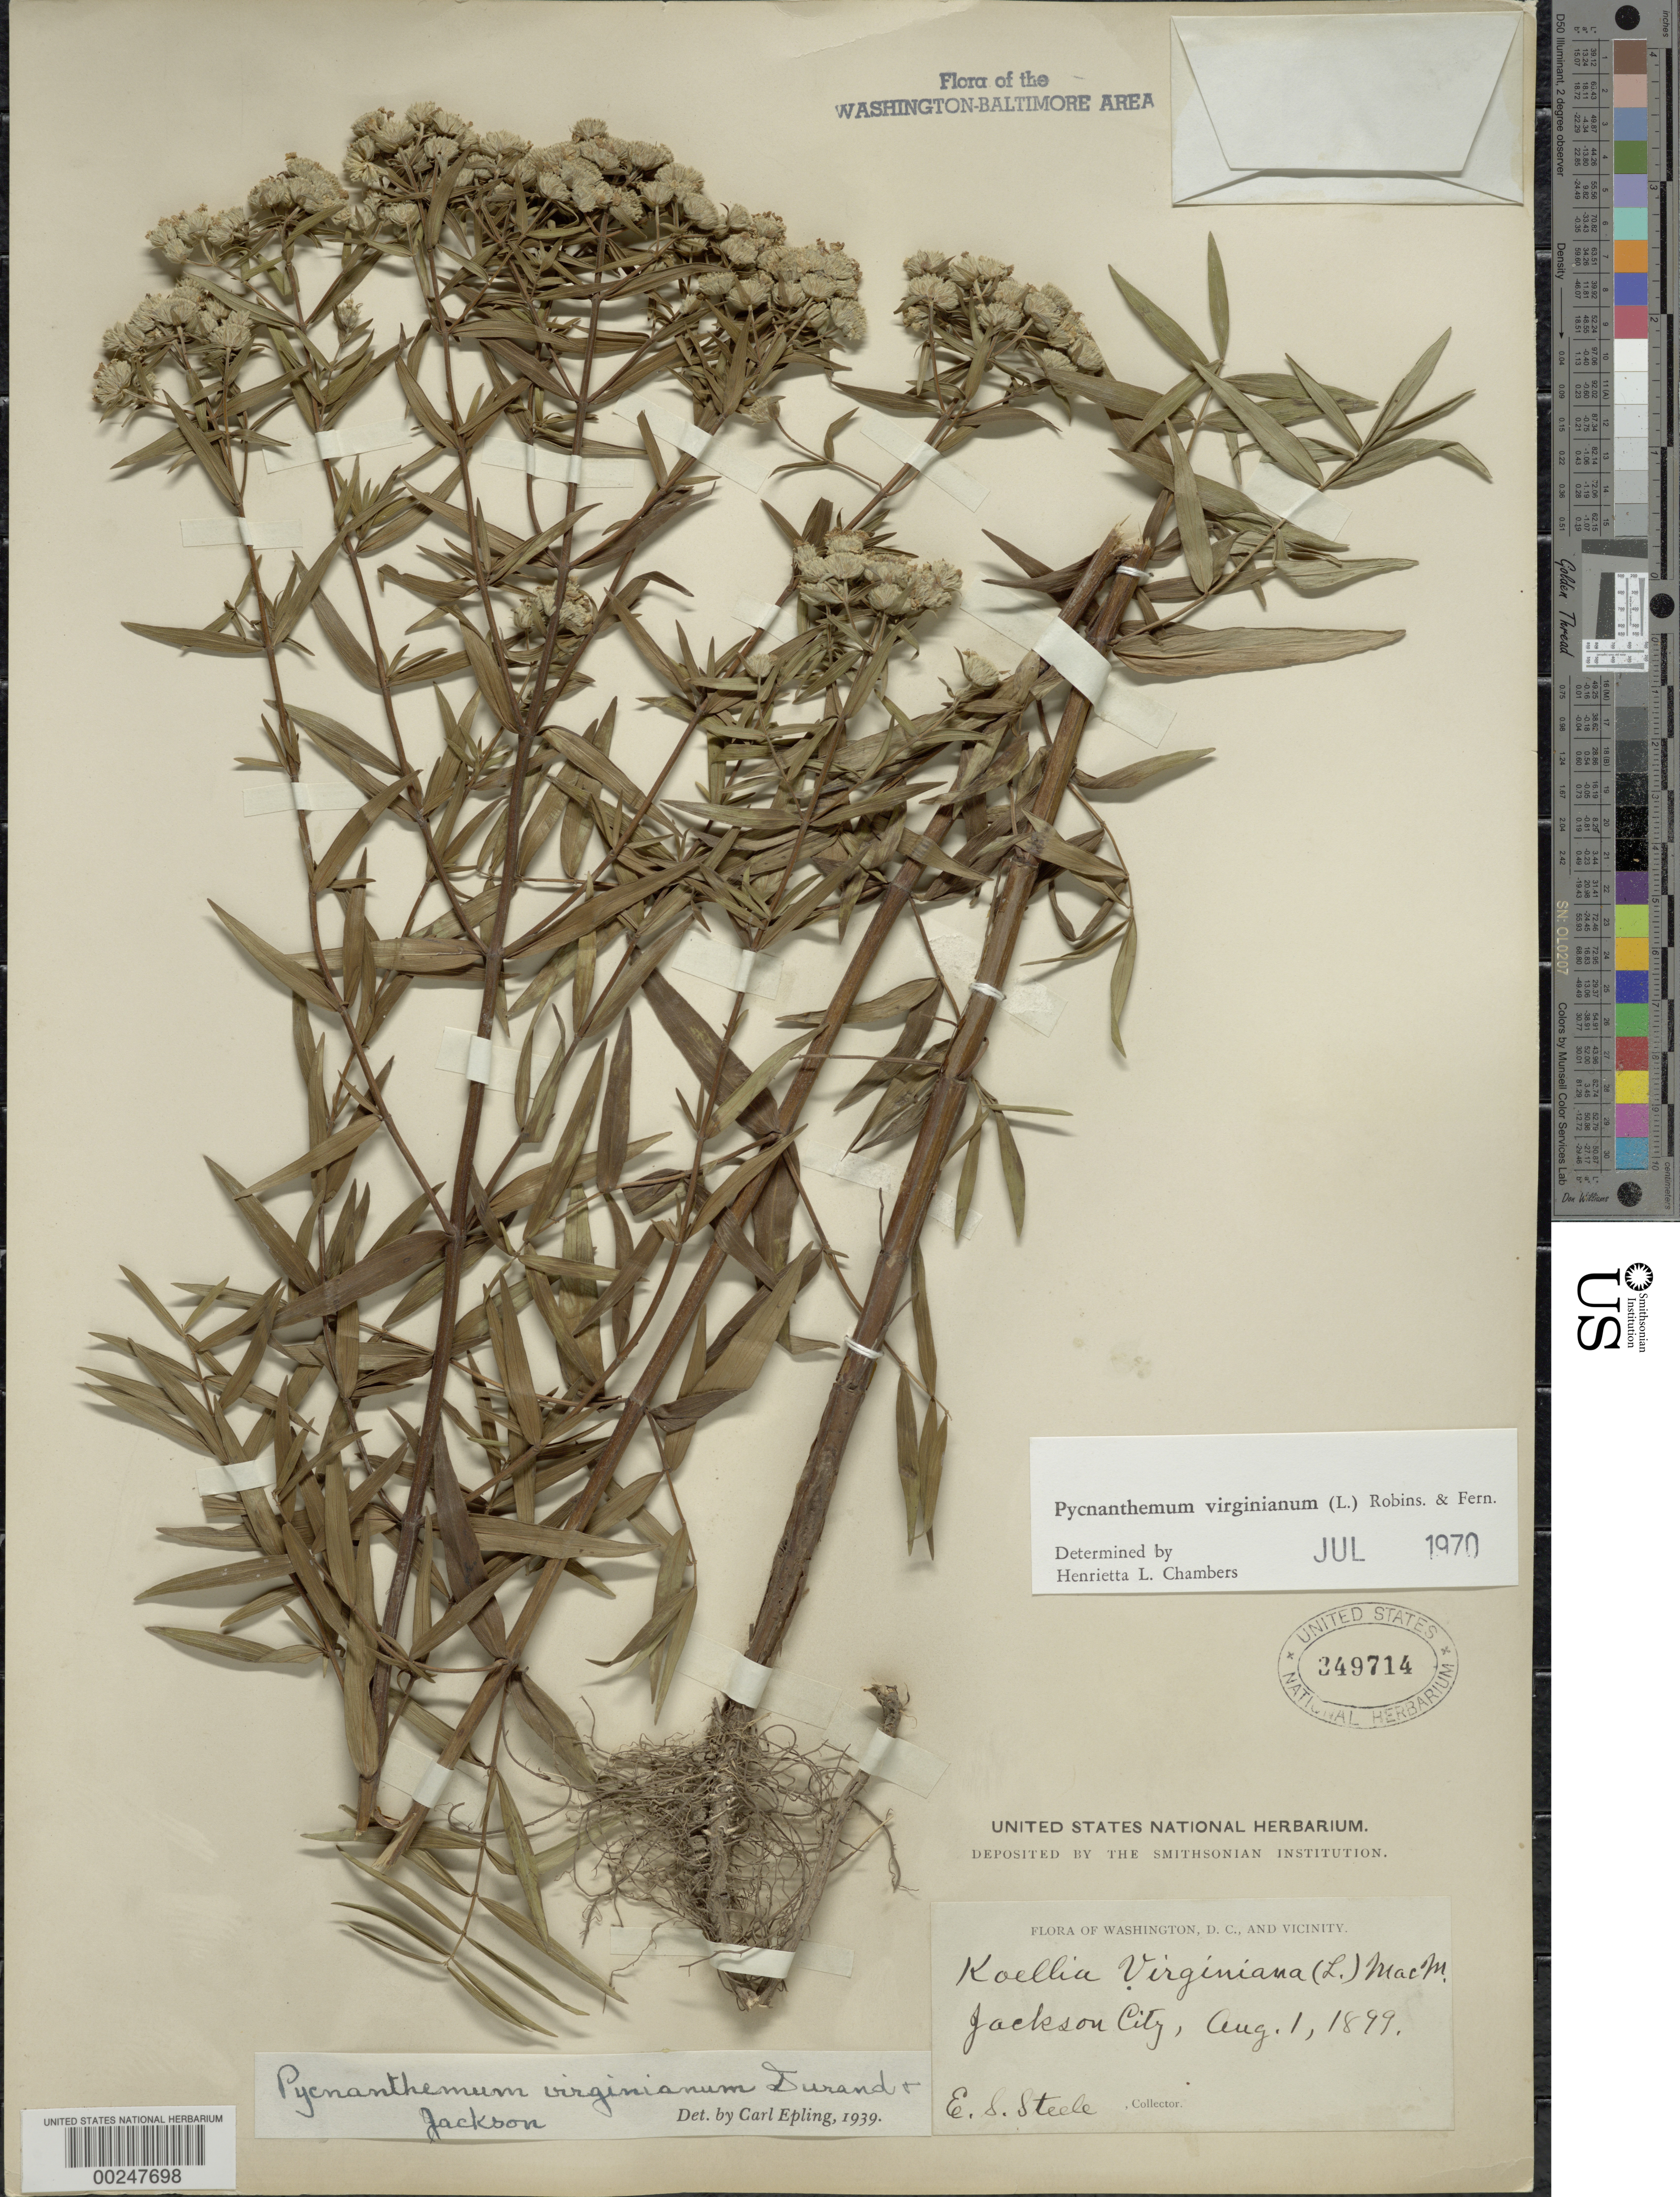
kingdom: Plantae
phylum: Tracheophyta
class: Magnoliopsida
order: Lamiales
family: Lamiaceae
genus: Pycnanthemum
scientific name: Pycnanthemum virginianum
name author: (L.) Durand & B.D. Jacks. ex B.L. Rob. & Fernald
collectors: E. Steele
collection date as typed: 01 Aug 1899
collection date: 1899-08-01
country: United States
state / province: Virginia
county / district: Arlington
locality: Jackson City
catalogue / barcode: US 349714